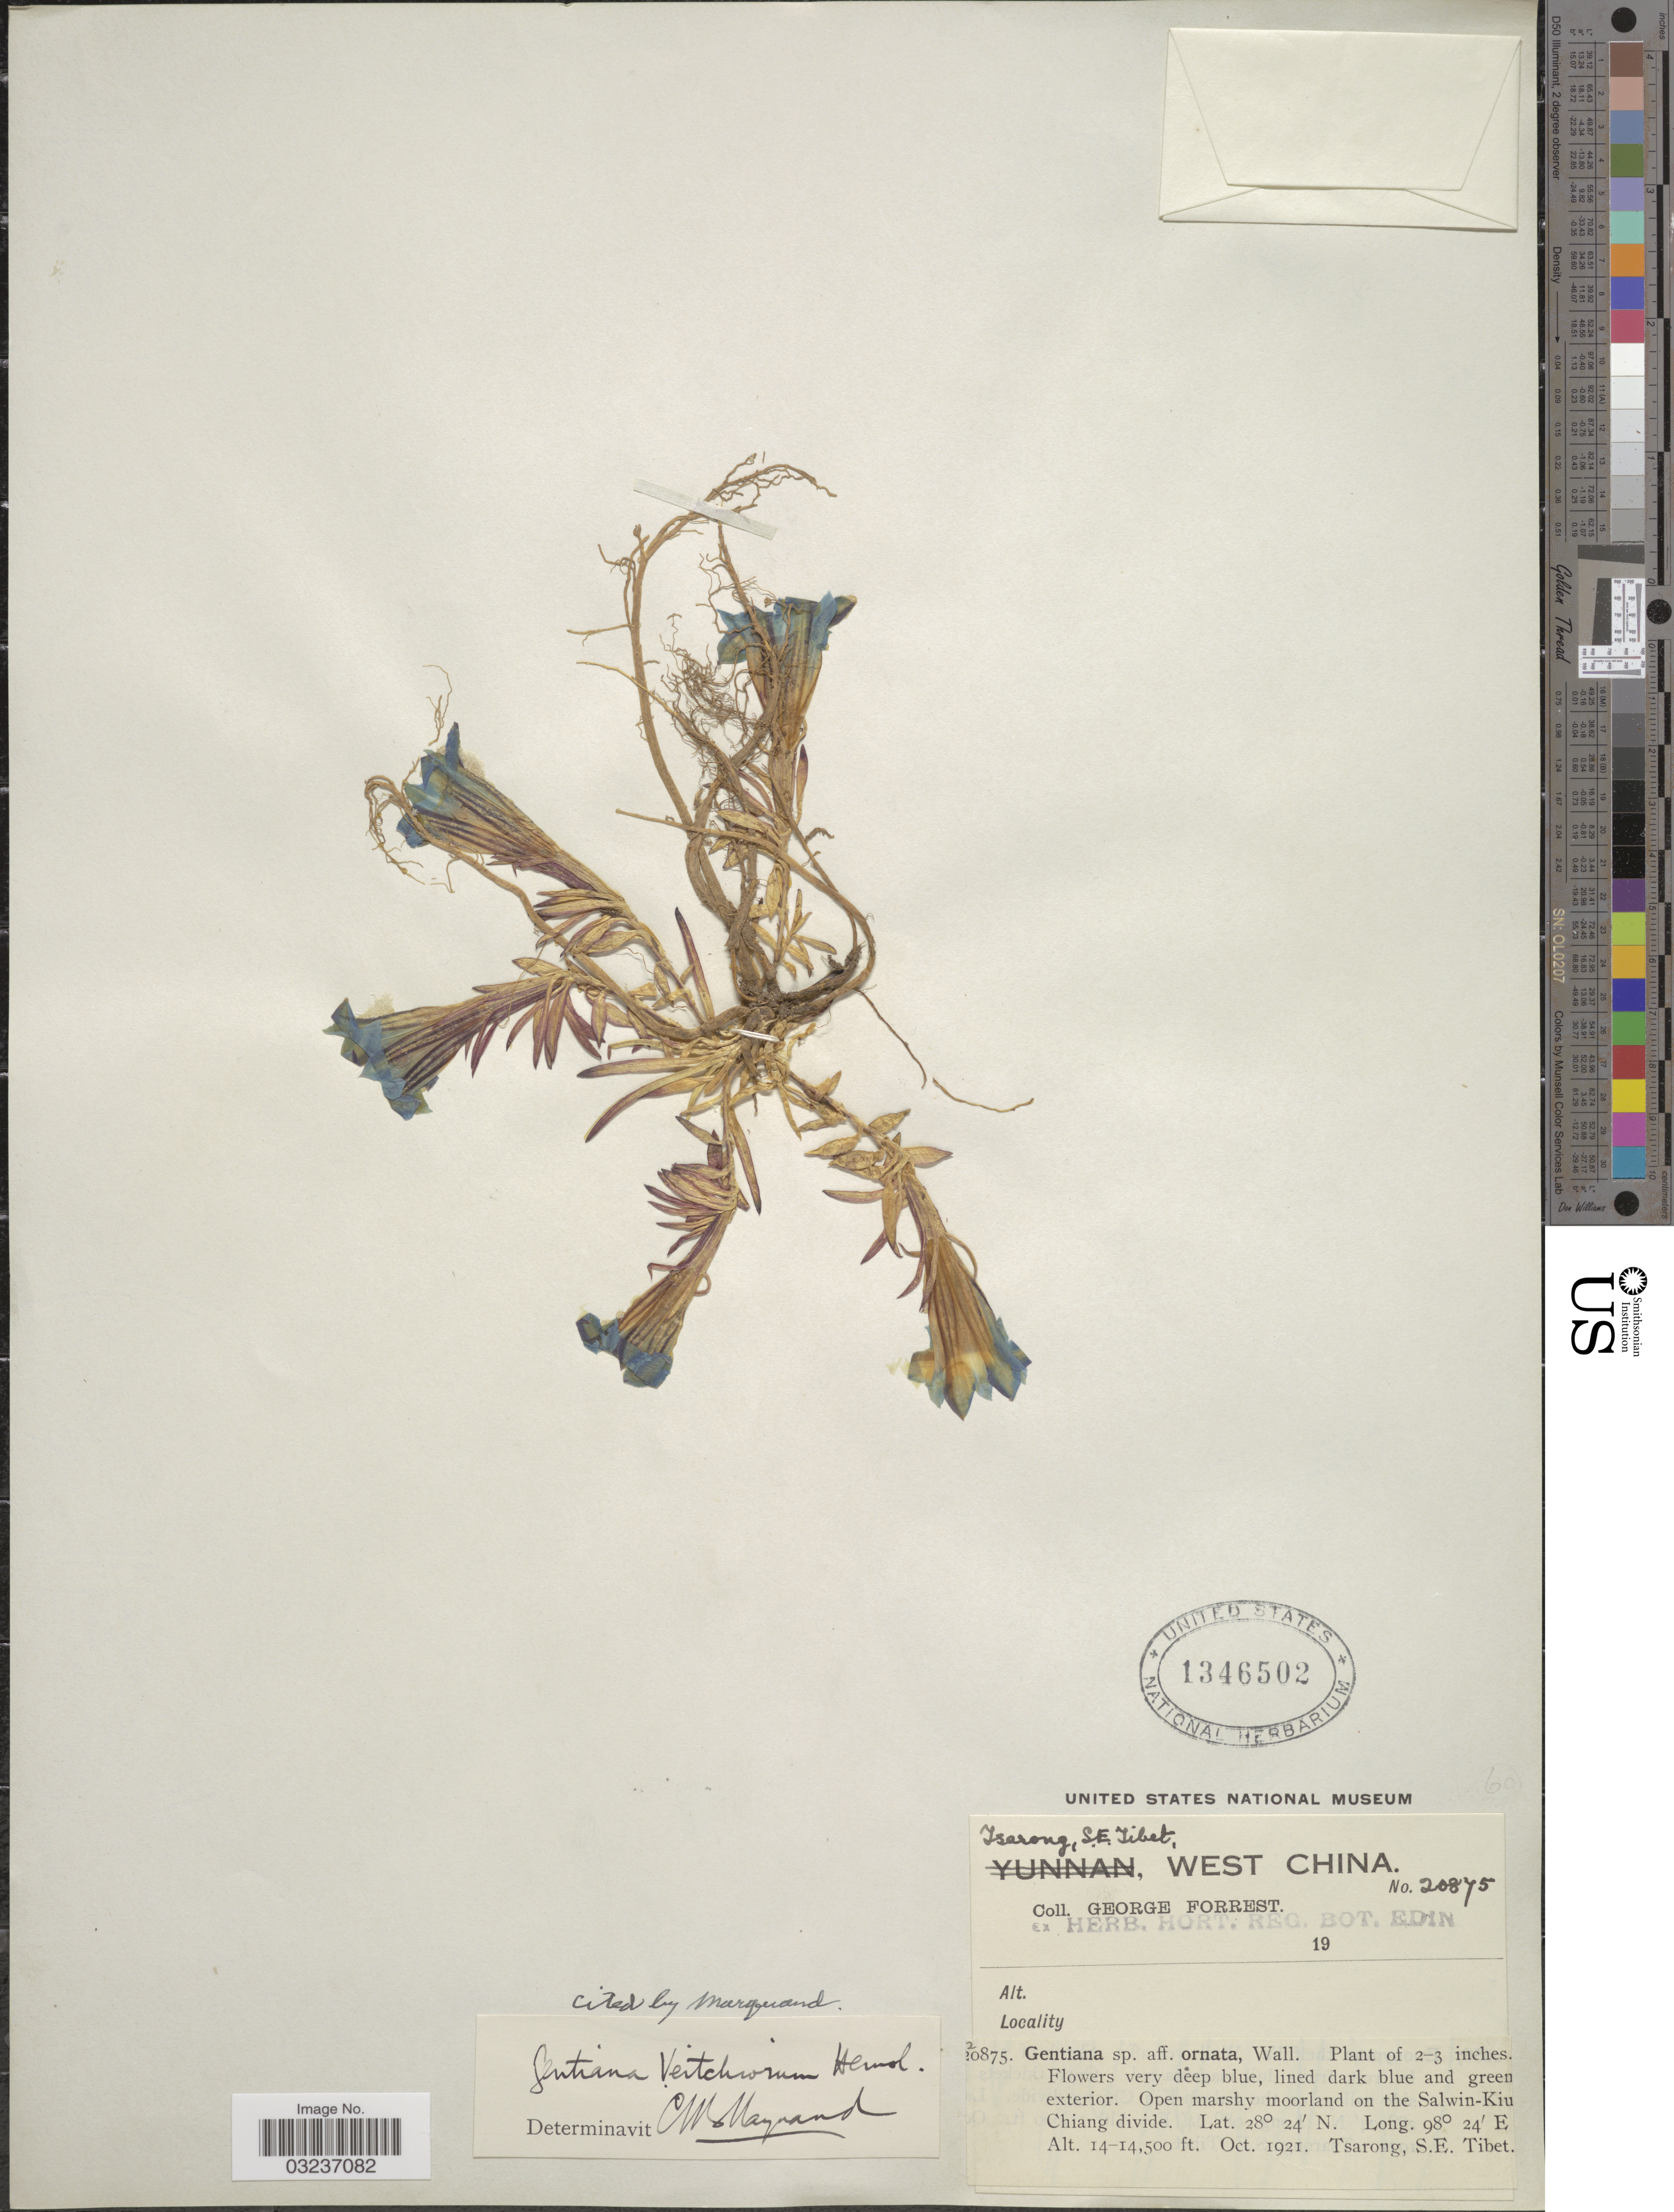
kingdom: Plantae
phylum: Tracheophyta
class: Magnoliopsida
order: Gentianales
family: Gentianaceae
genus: Gentiana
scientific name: Gentiana veitchiorum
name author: Hemsl.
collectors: G. Forrest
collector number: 20875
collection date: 1921-10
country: China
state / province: Xizang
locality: Tsarong, S. E. Tibet. West China. Open marshy moorland on the Salwin-Kiu Chiang divide.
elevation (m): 4267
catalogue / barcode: US 1346502